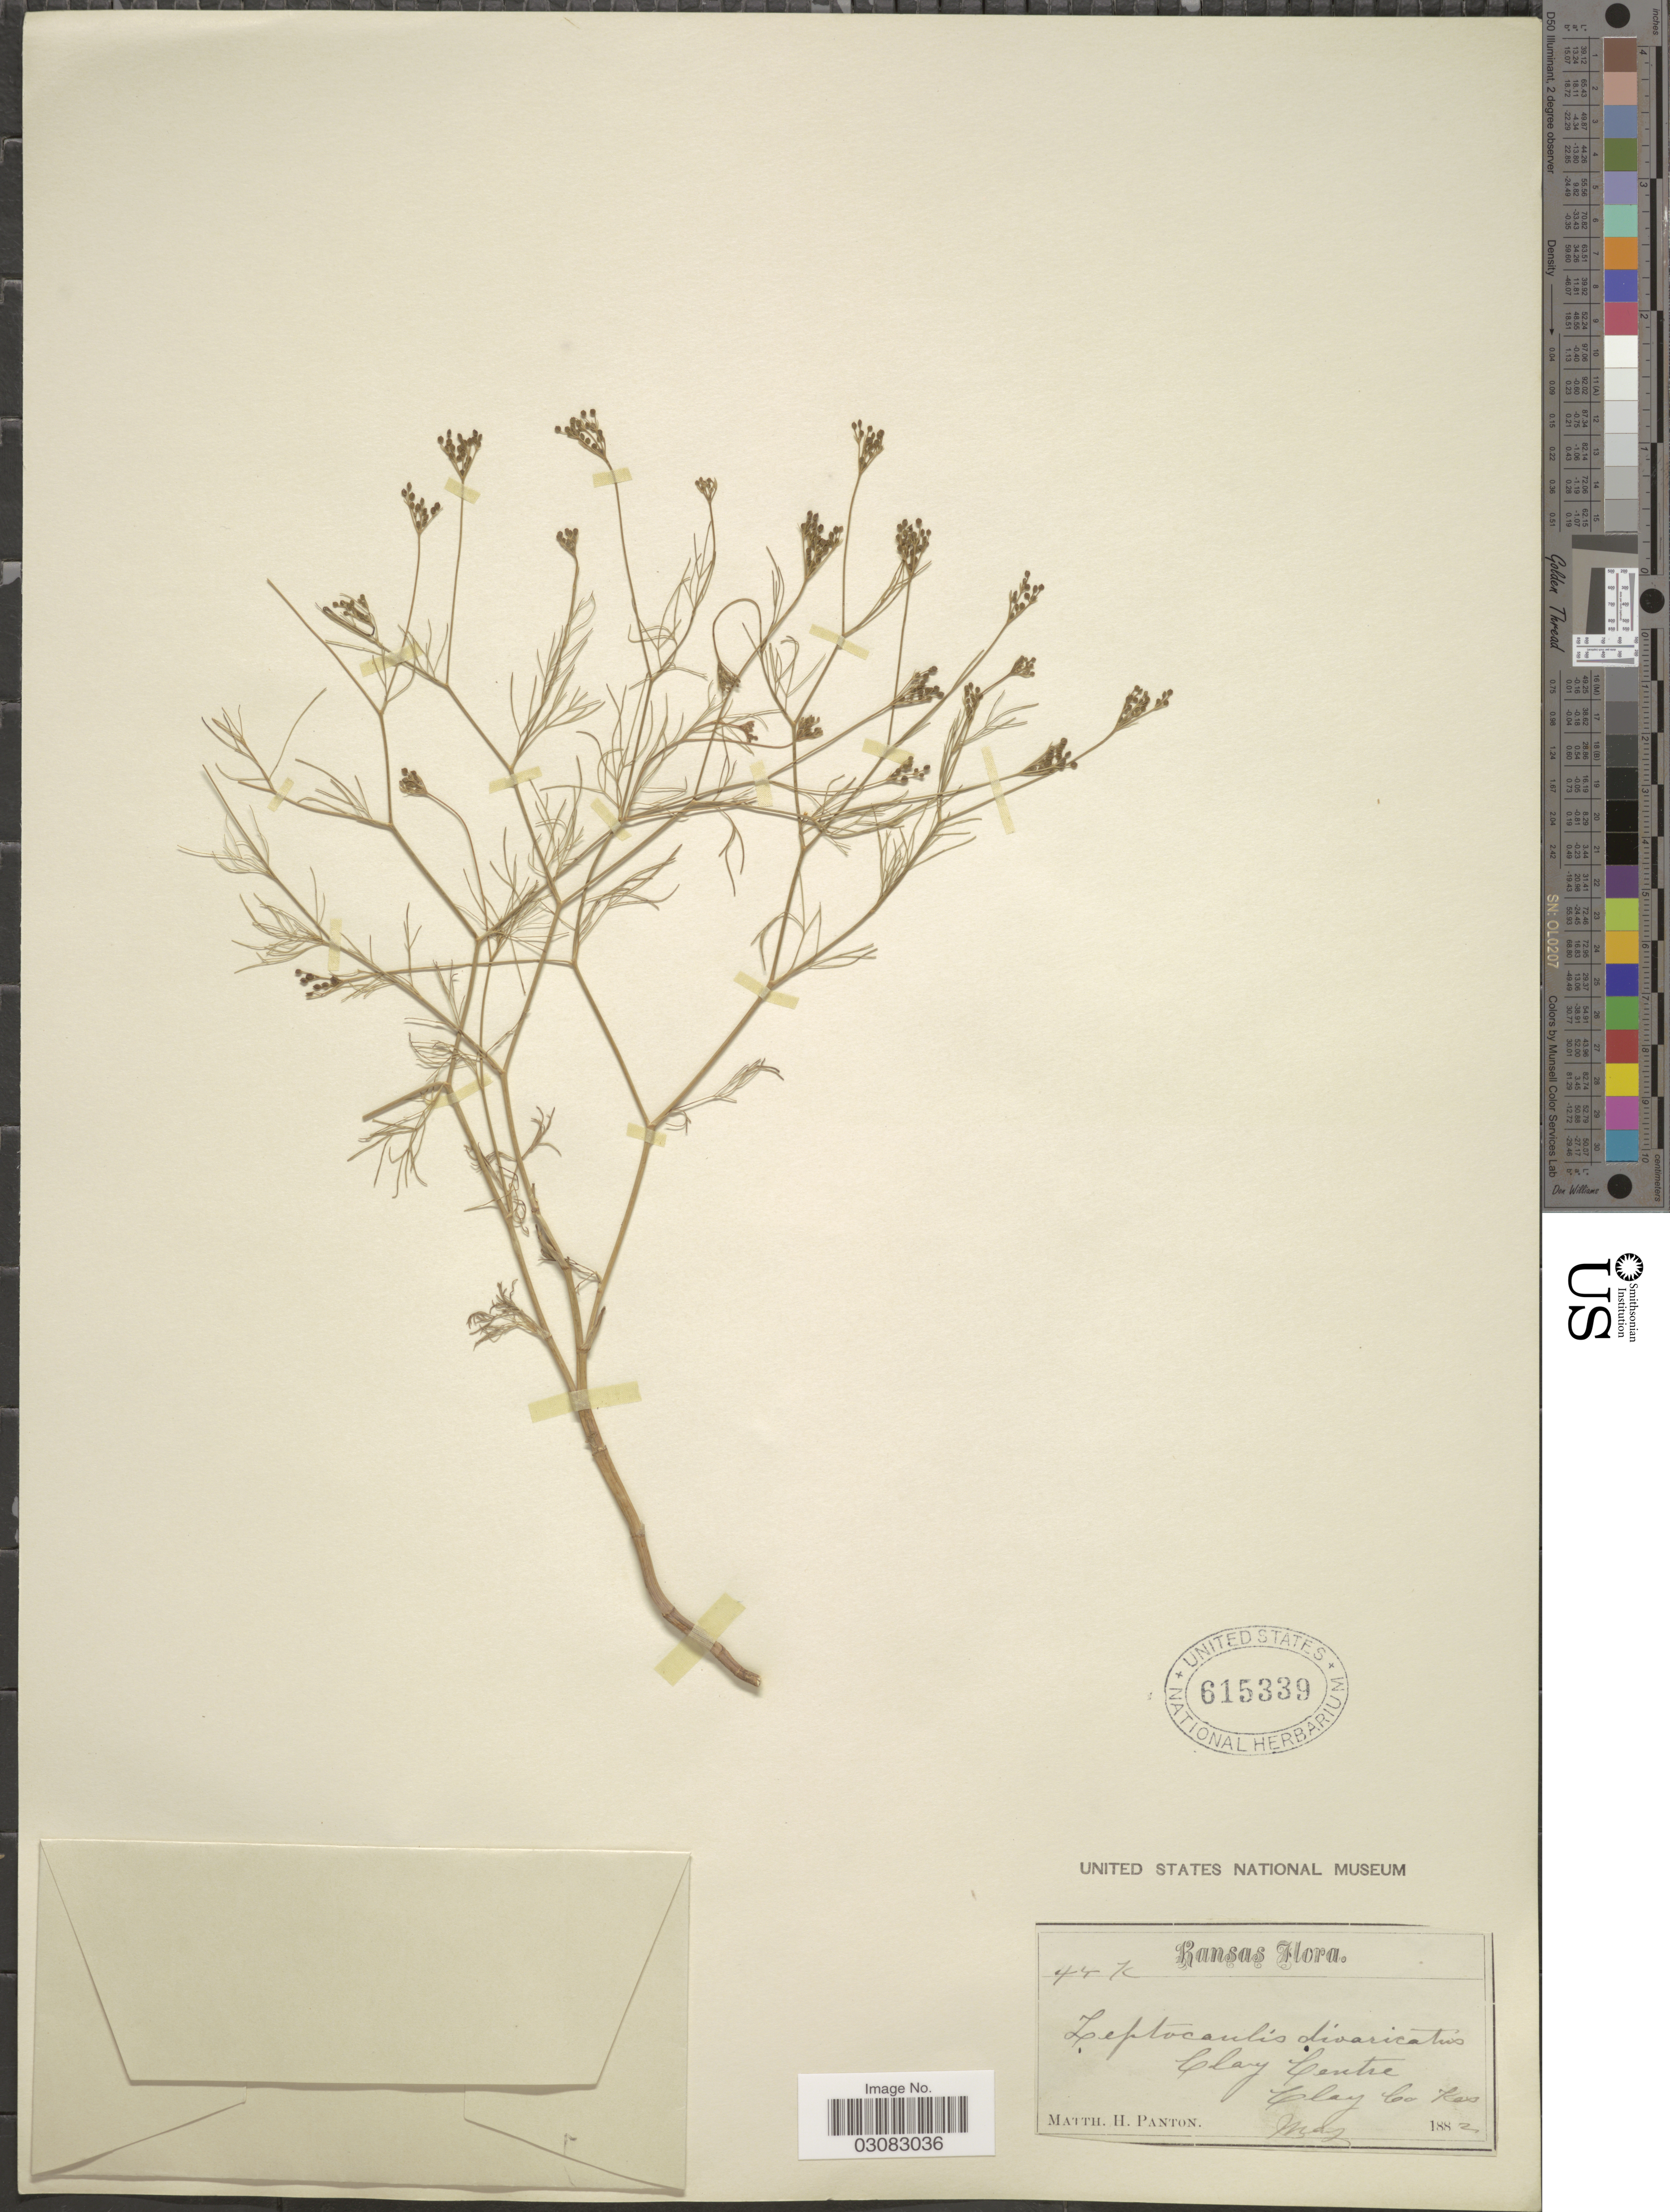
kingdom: Plantae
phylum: Tracheophyta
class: Magnoliopsida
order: Apiales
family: Apiaceae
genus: Spermolepis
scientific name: Spermolepis divaricata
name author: (Walter) Raf.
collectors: M. Panton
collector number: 44K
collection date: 1882-05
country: United States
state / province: Kansas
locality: Clay Centre, Clay Co.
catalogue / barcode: US 615339